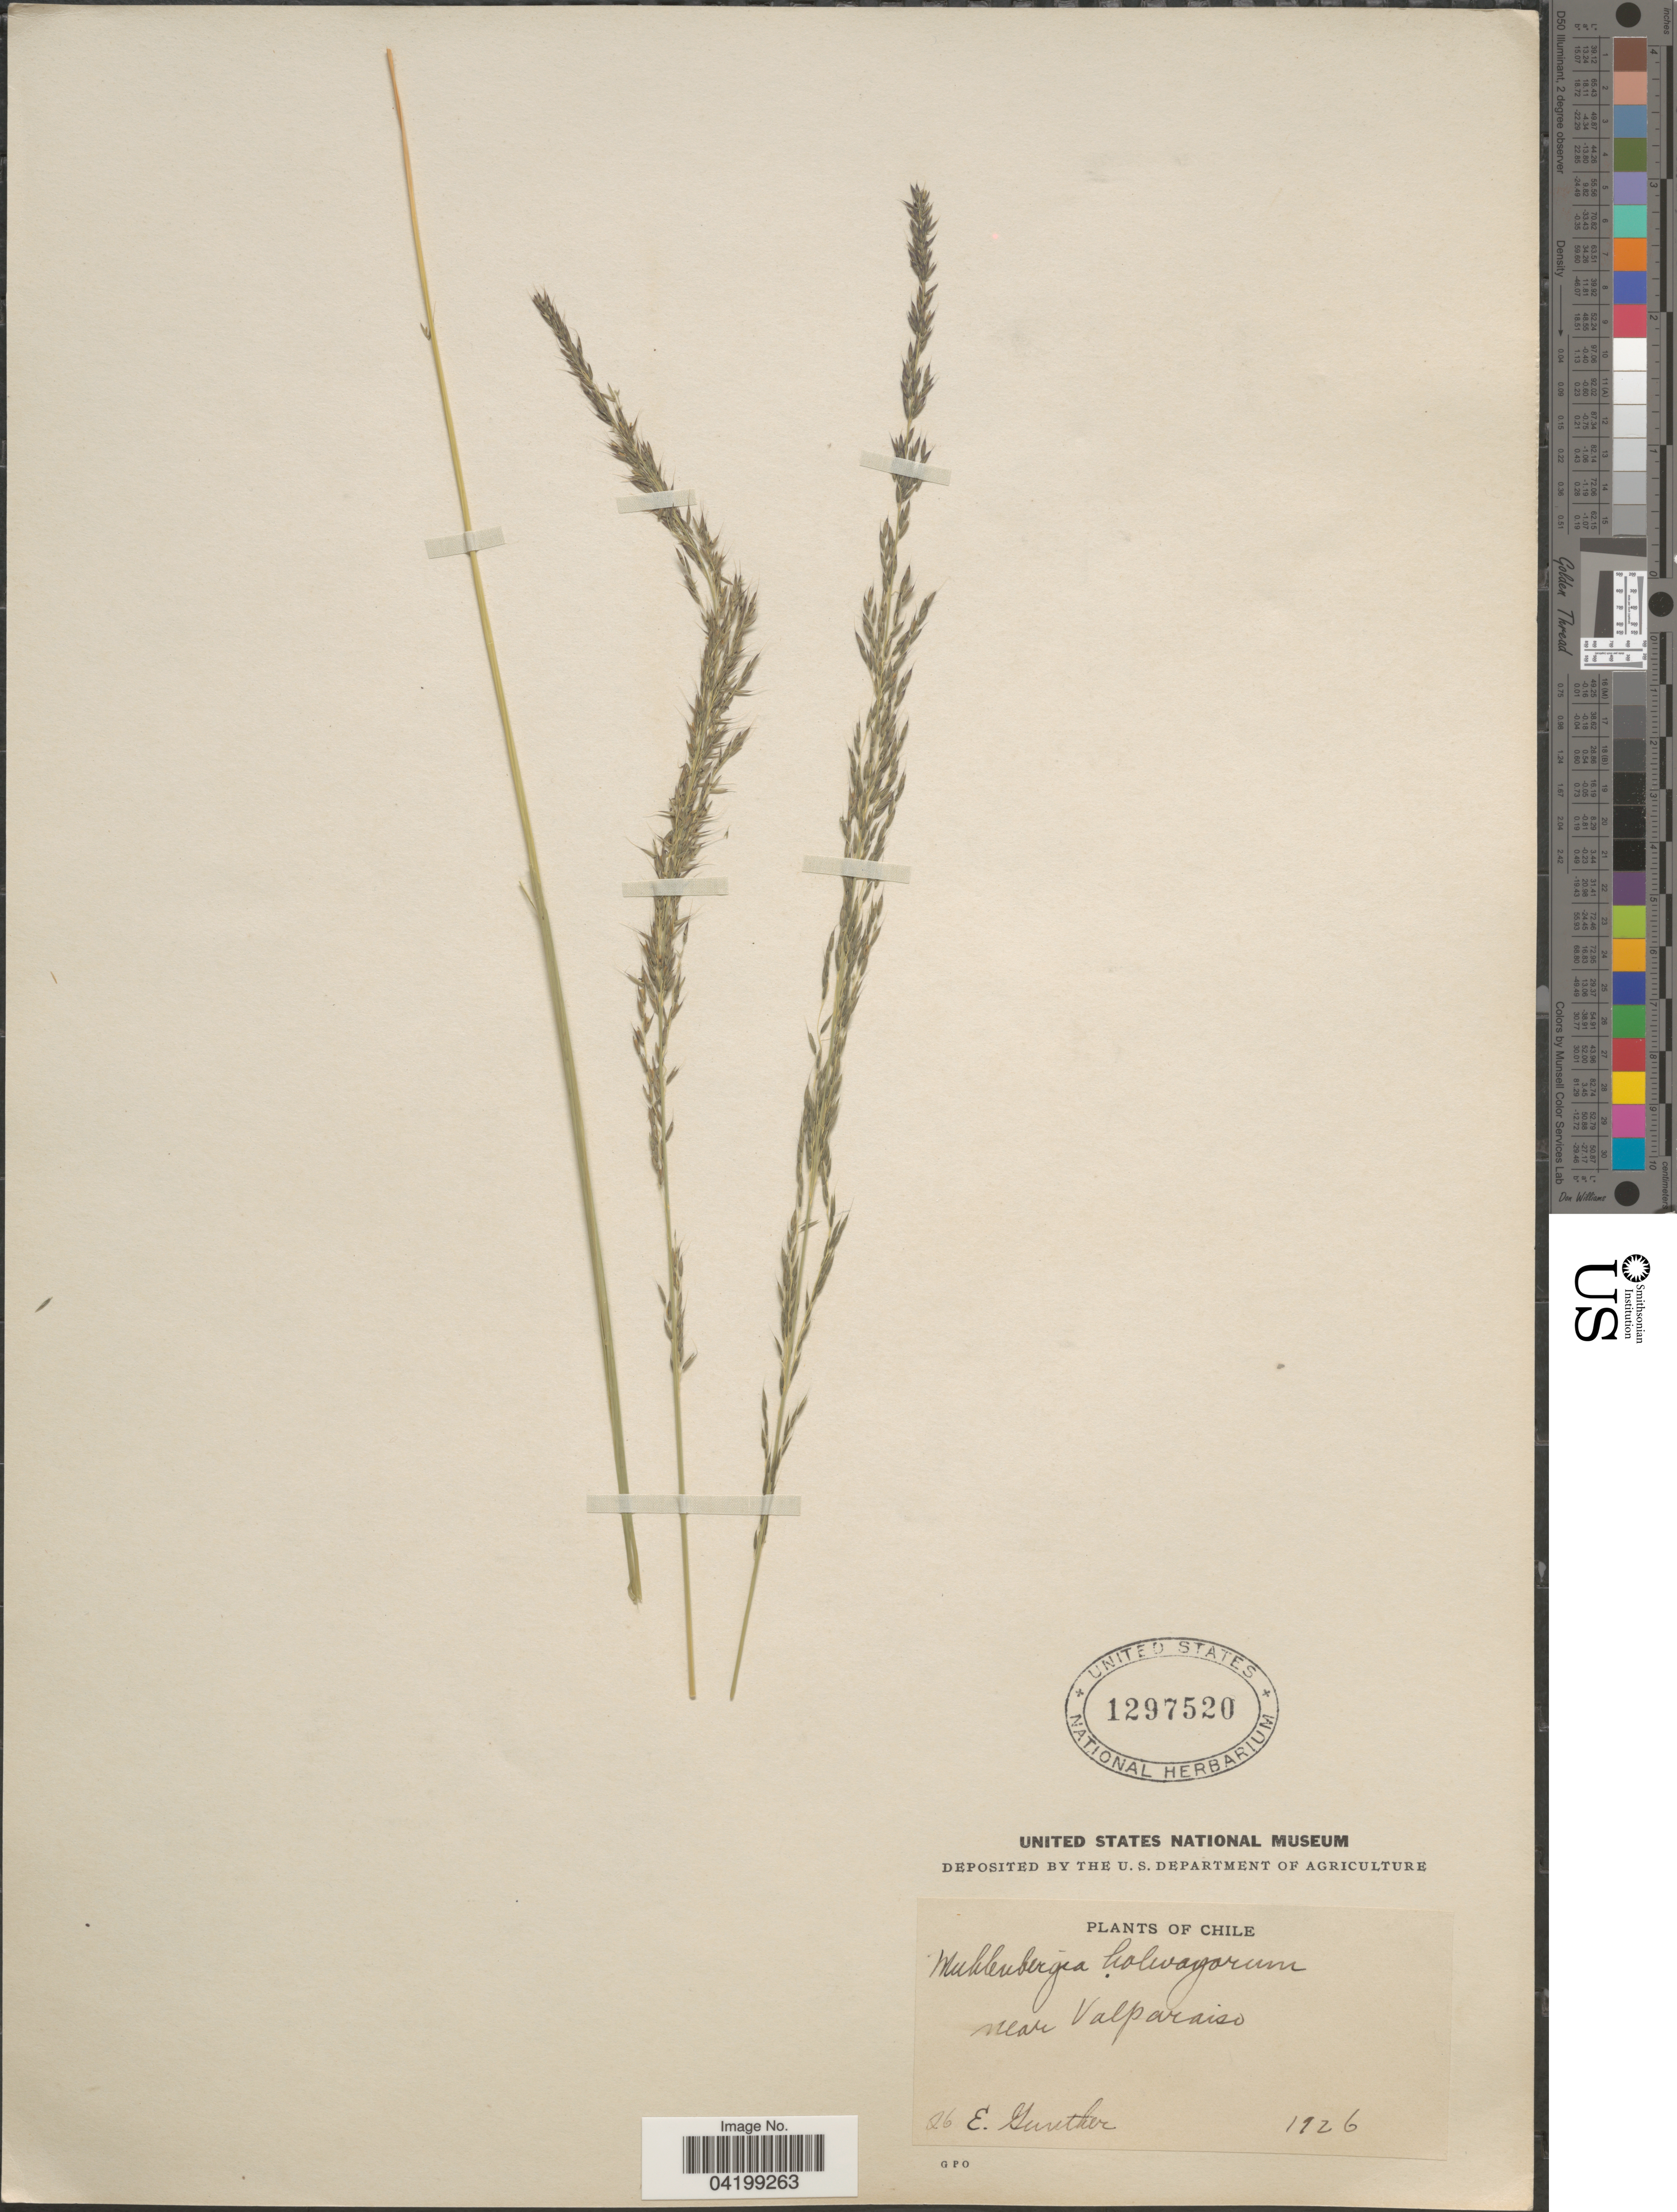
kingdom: Plantae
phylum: Tracheophyta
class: Liliopsida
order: Poales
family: Poaceae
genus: Muhlenbergia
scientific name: Muhlenbergia coerulea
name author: (Griseb.) Mez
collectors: E. Gunther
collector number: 26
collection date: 1926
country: Chile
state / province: Valparaíso (V)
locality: Near Valparaiso.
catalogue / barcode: US 1297520